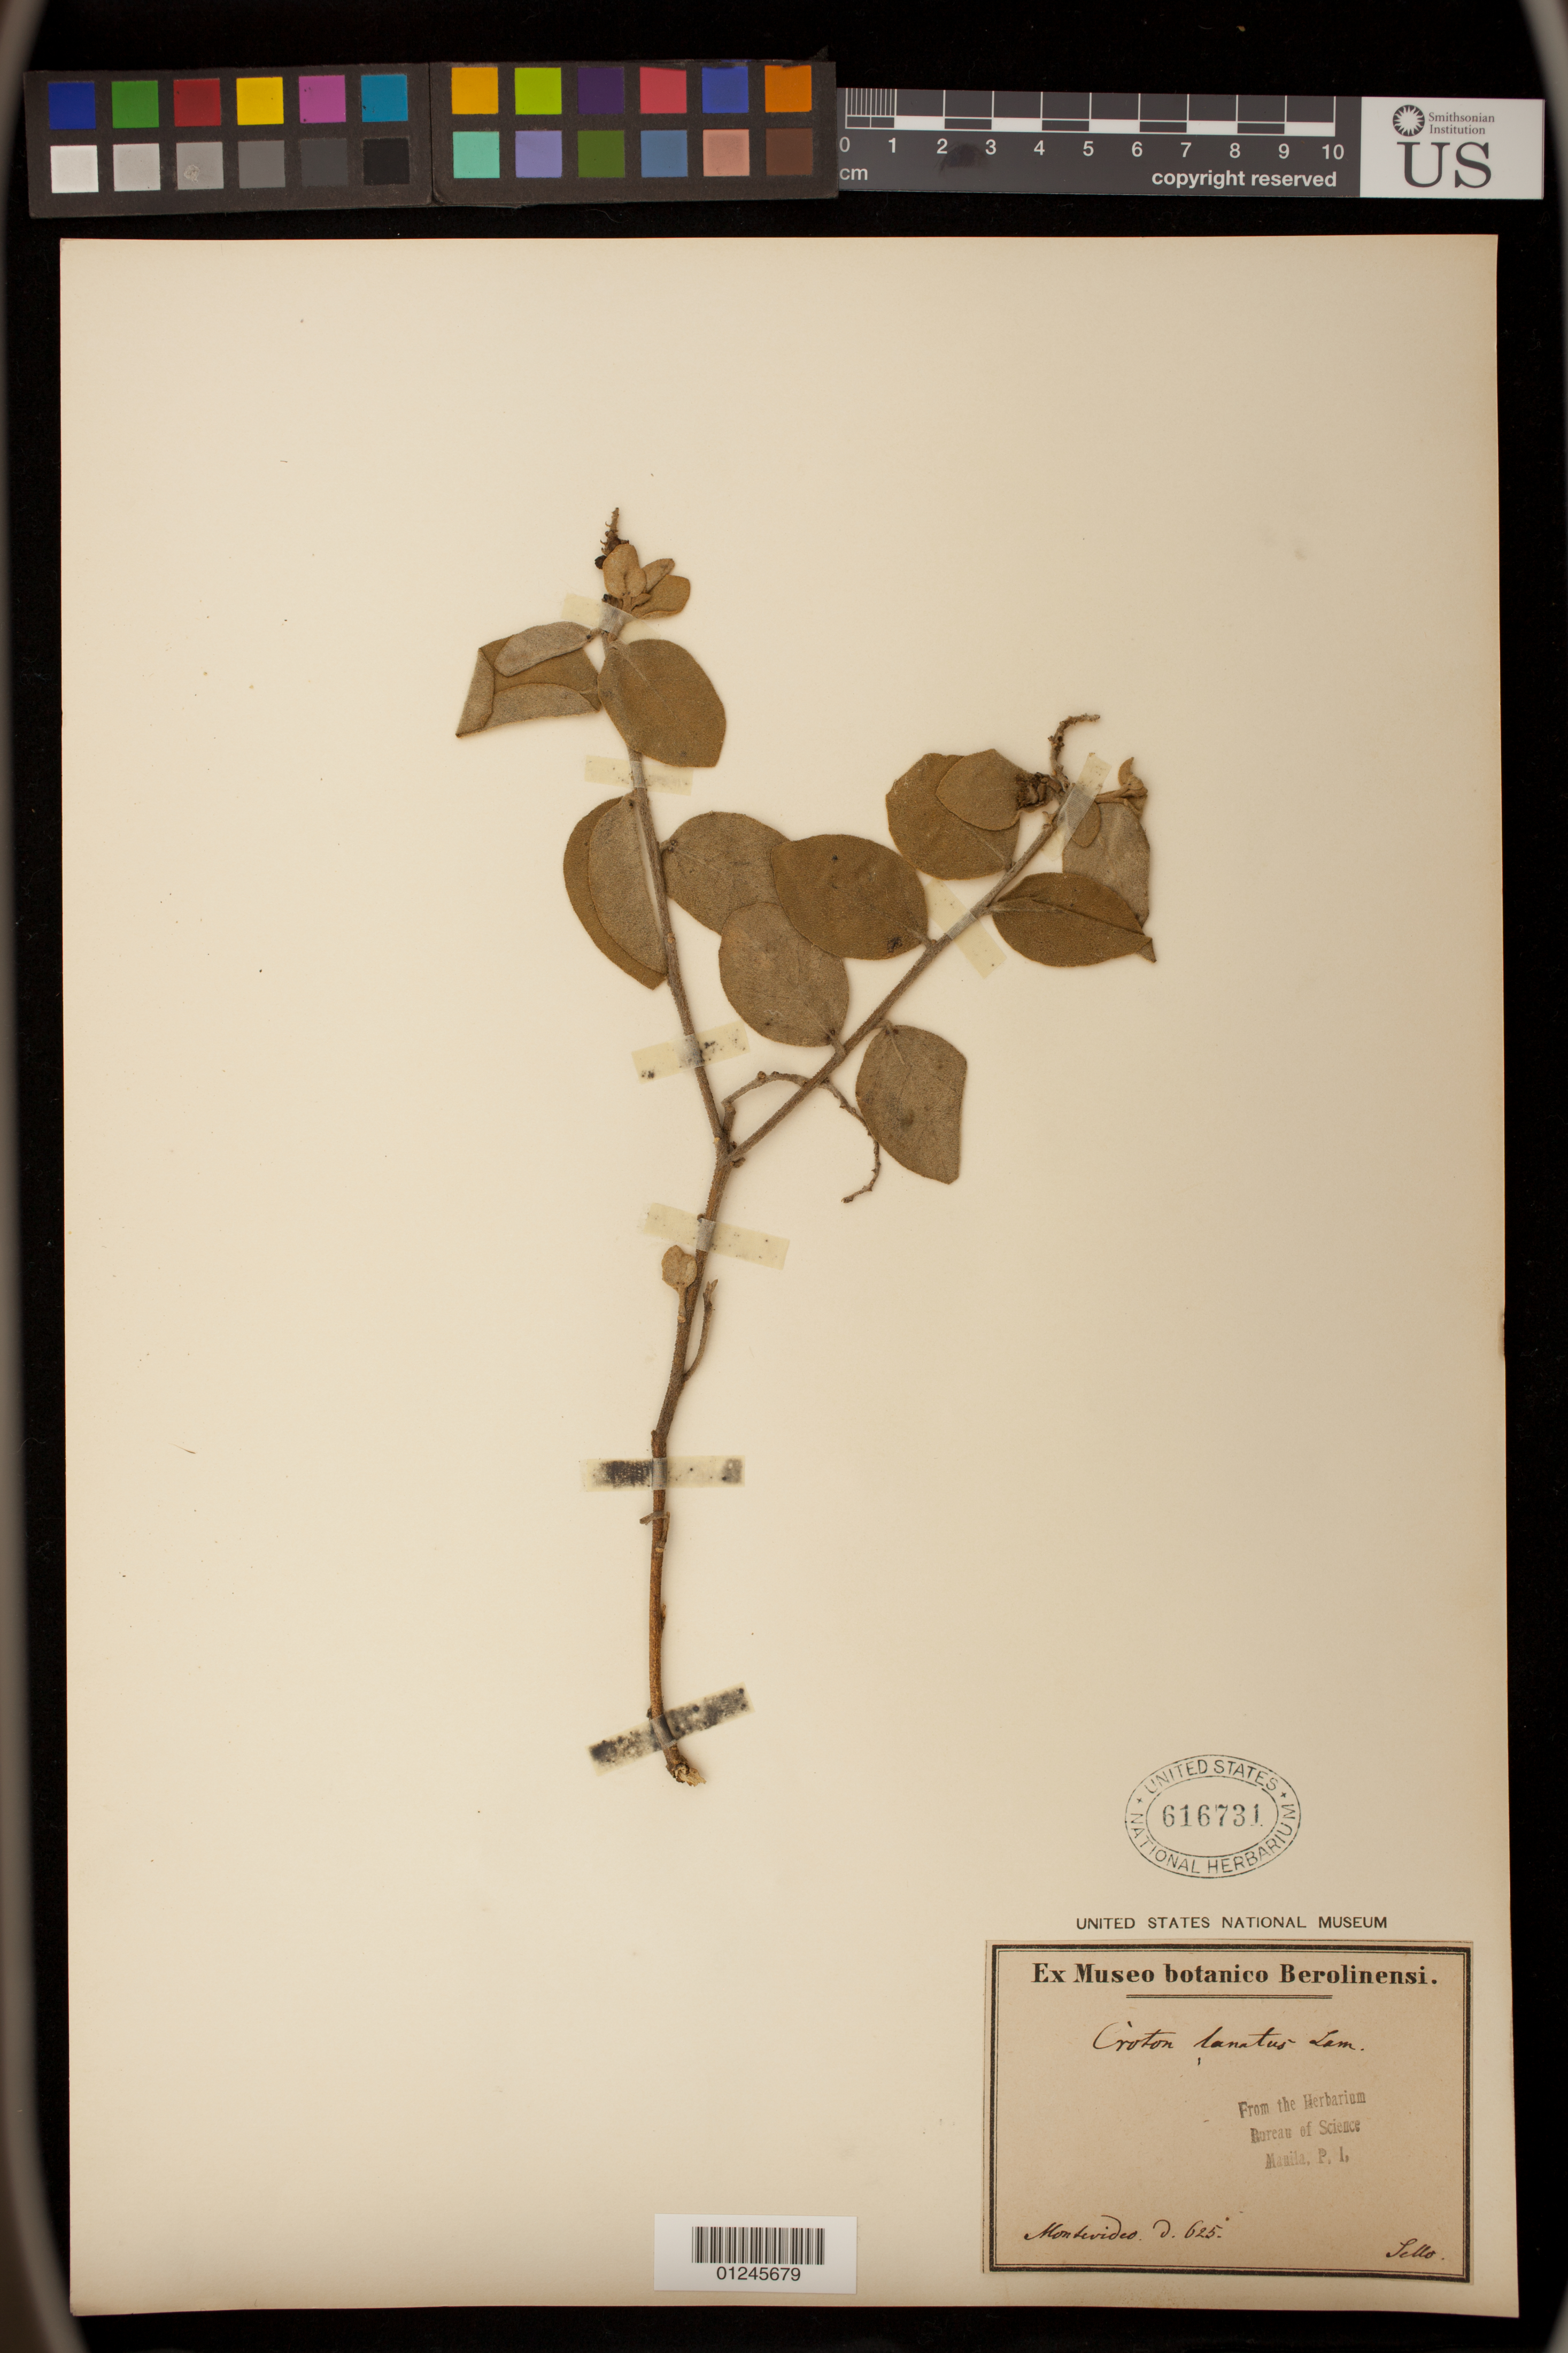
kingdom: Plantae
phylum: Tracheophyta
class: Magnoliopsida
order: Malpighiales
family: Euphorbiaceae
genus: Croton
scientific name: Croton lanatus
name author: Lam.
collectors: -. Sello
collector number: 625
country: Uruguay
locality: Montevideo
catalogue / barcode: US 616731